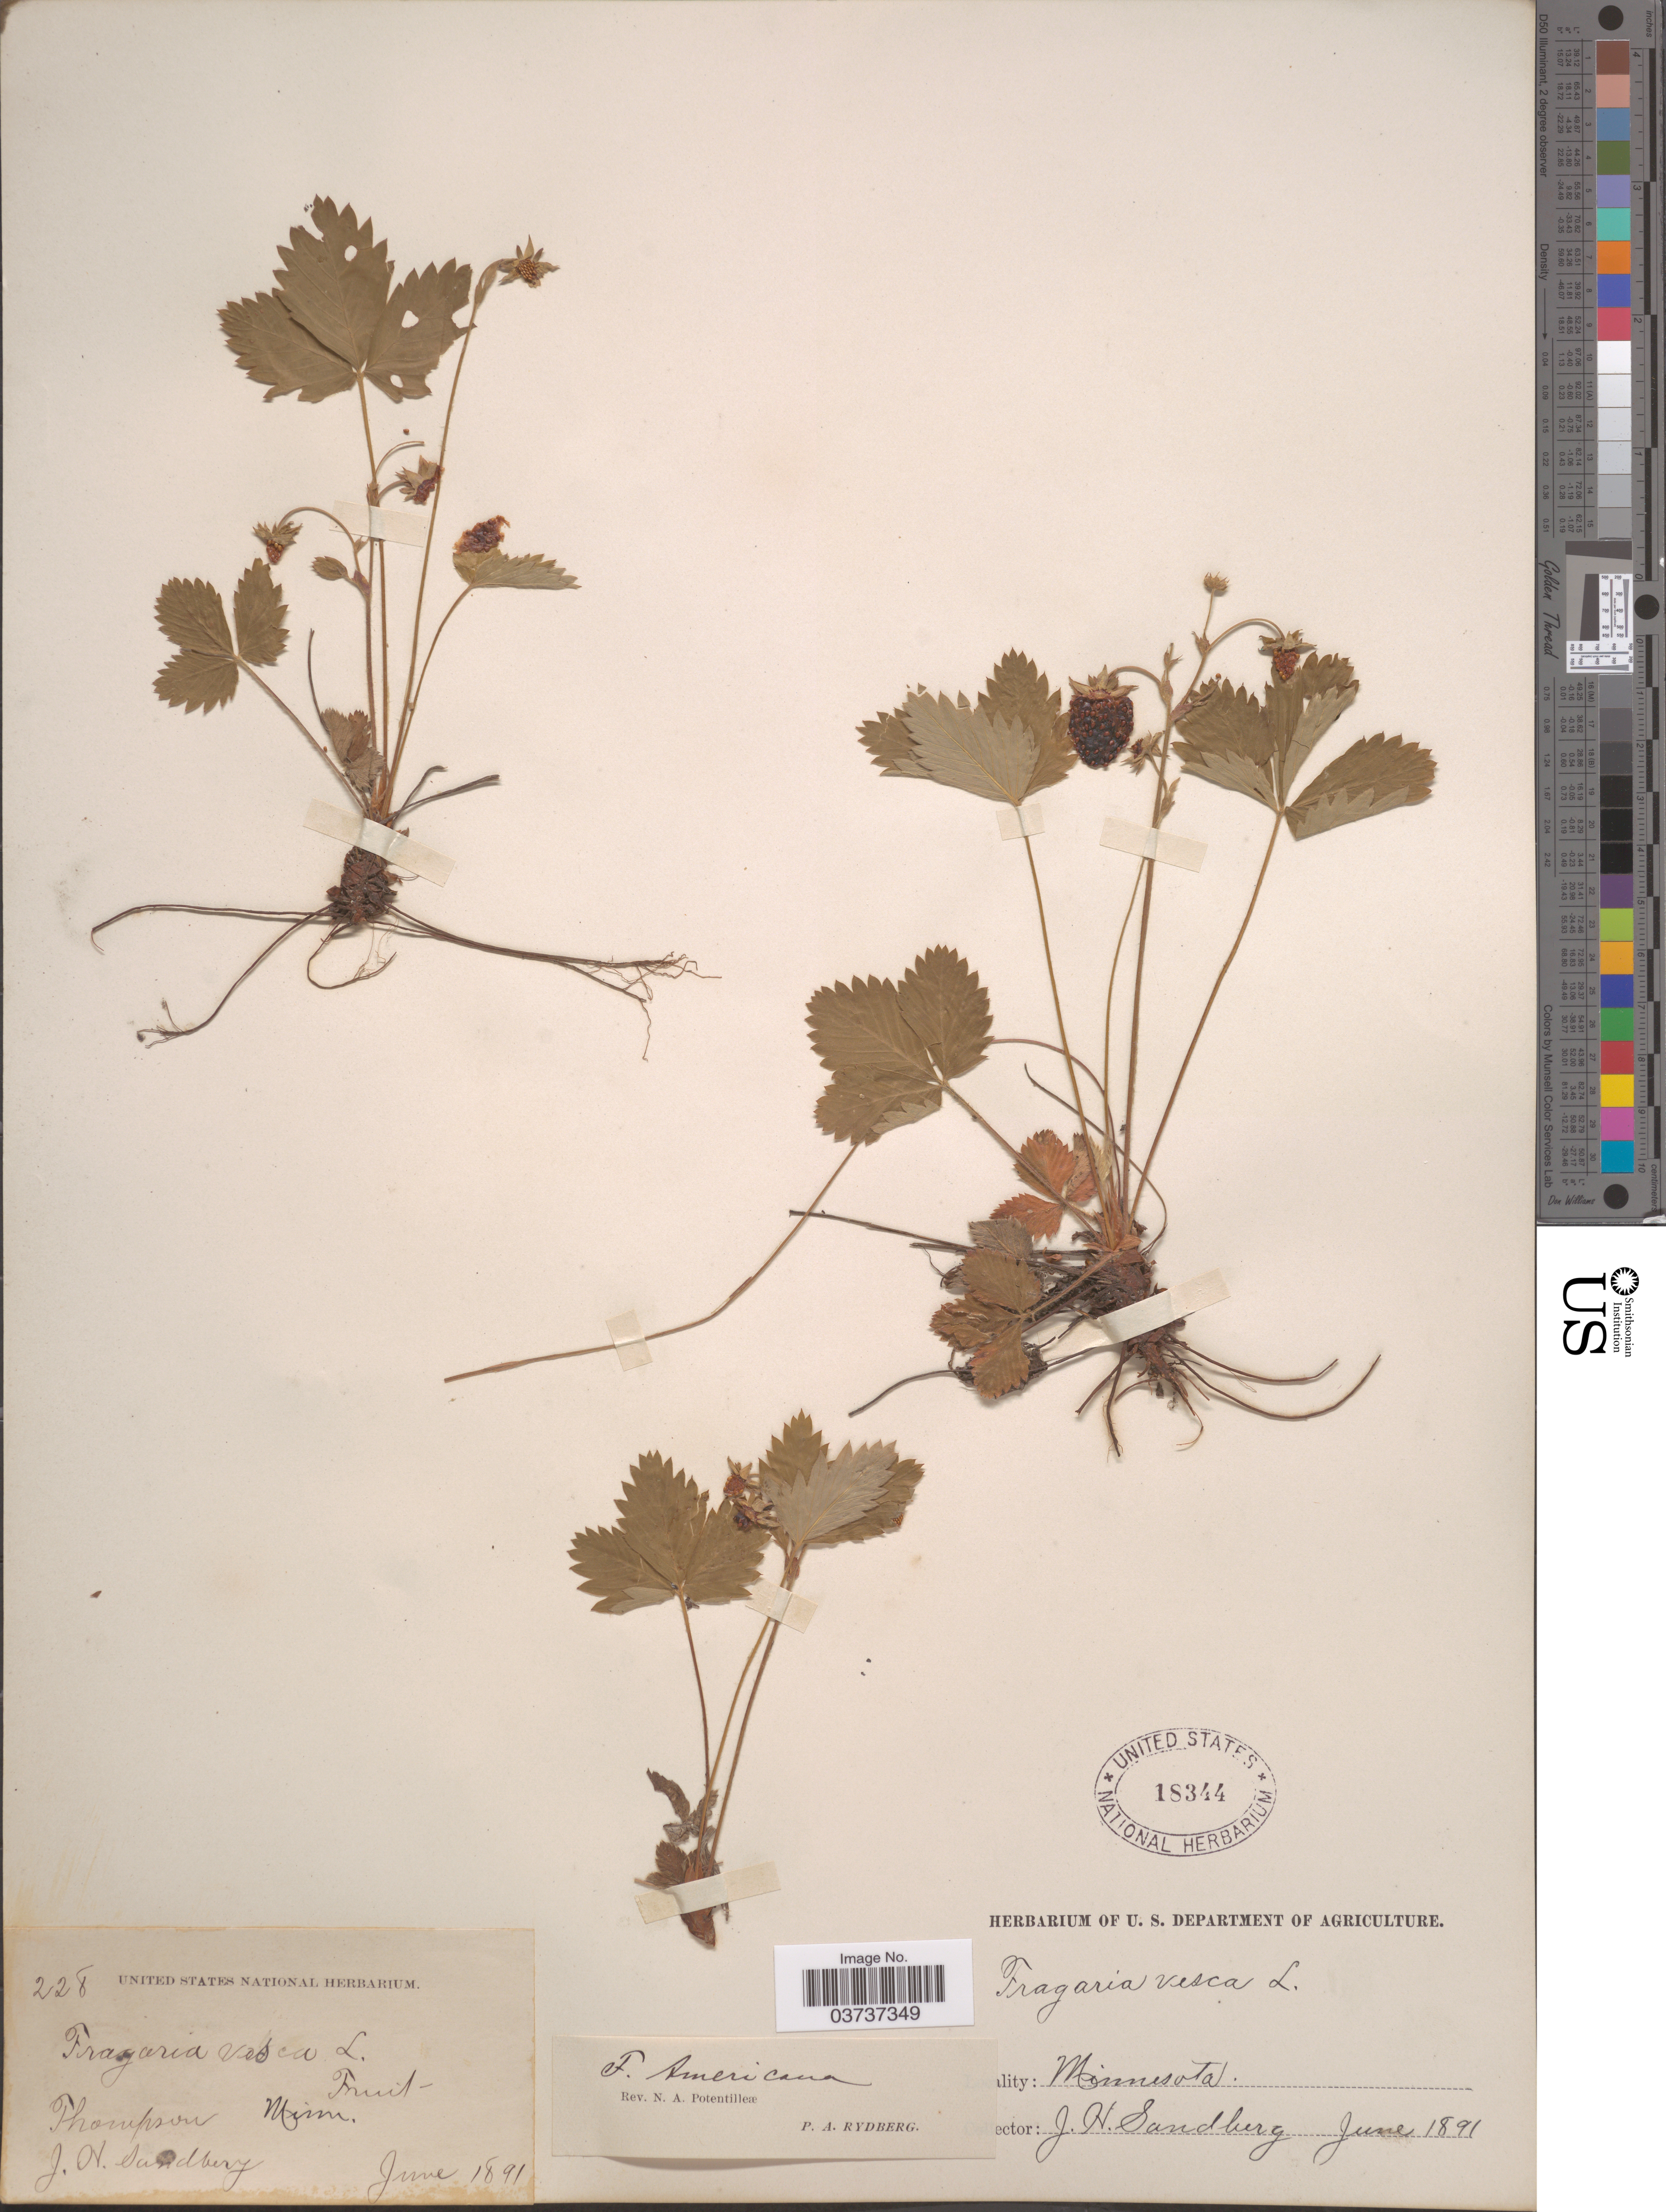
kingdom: Plantae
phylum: Tracheophyta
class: Magnoliopsida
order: Rosales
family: Rosaceae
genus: Fragaria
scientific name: Fragaria vesca subsp. americana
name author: (Porter) Staudt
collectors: J. H. Sandberg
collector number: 228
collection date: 1891-06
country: United States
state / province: Minnesota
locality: Thompson.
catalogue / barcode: US 18344